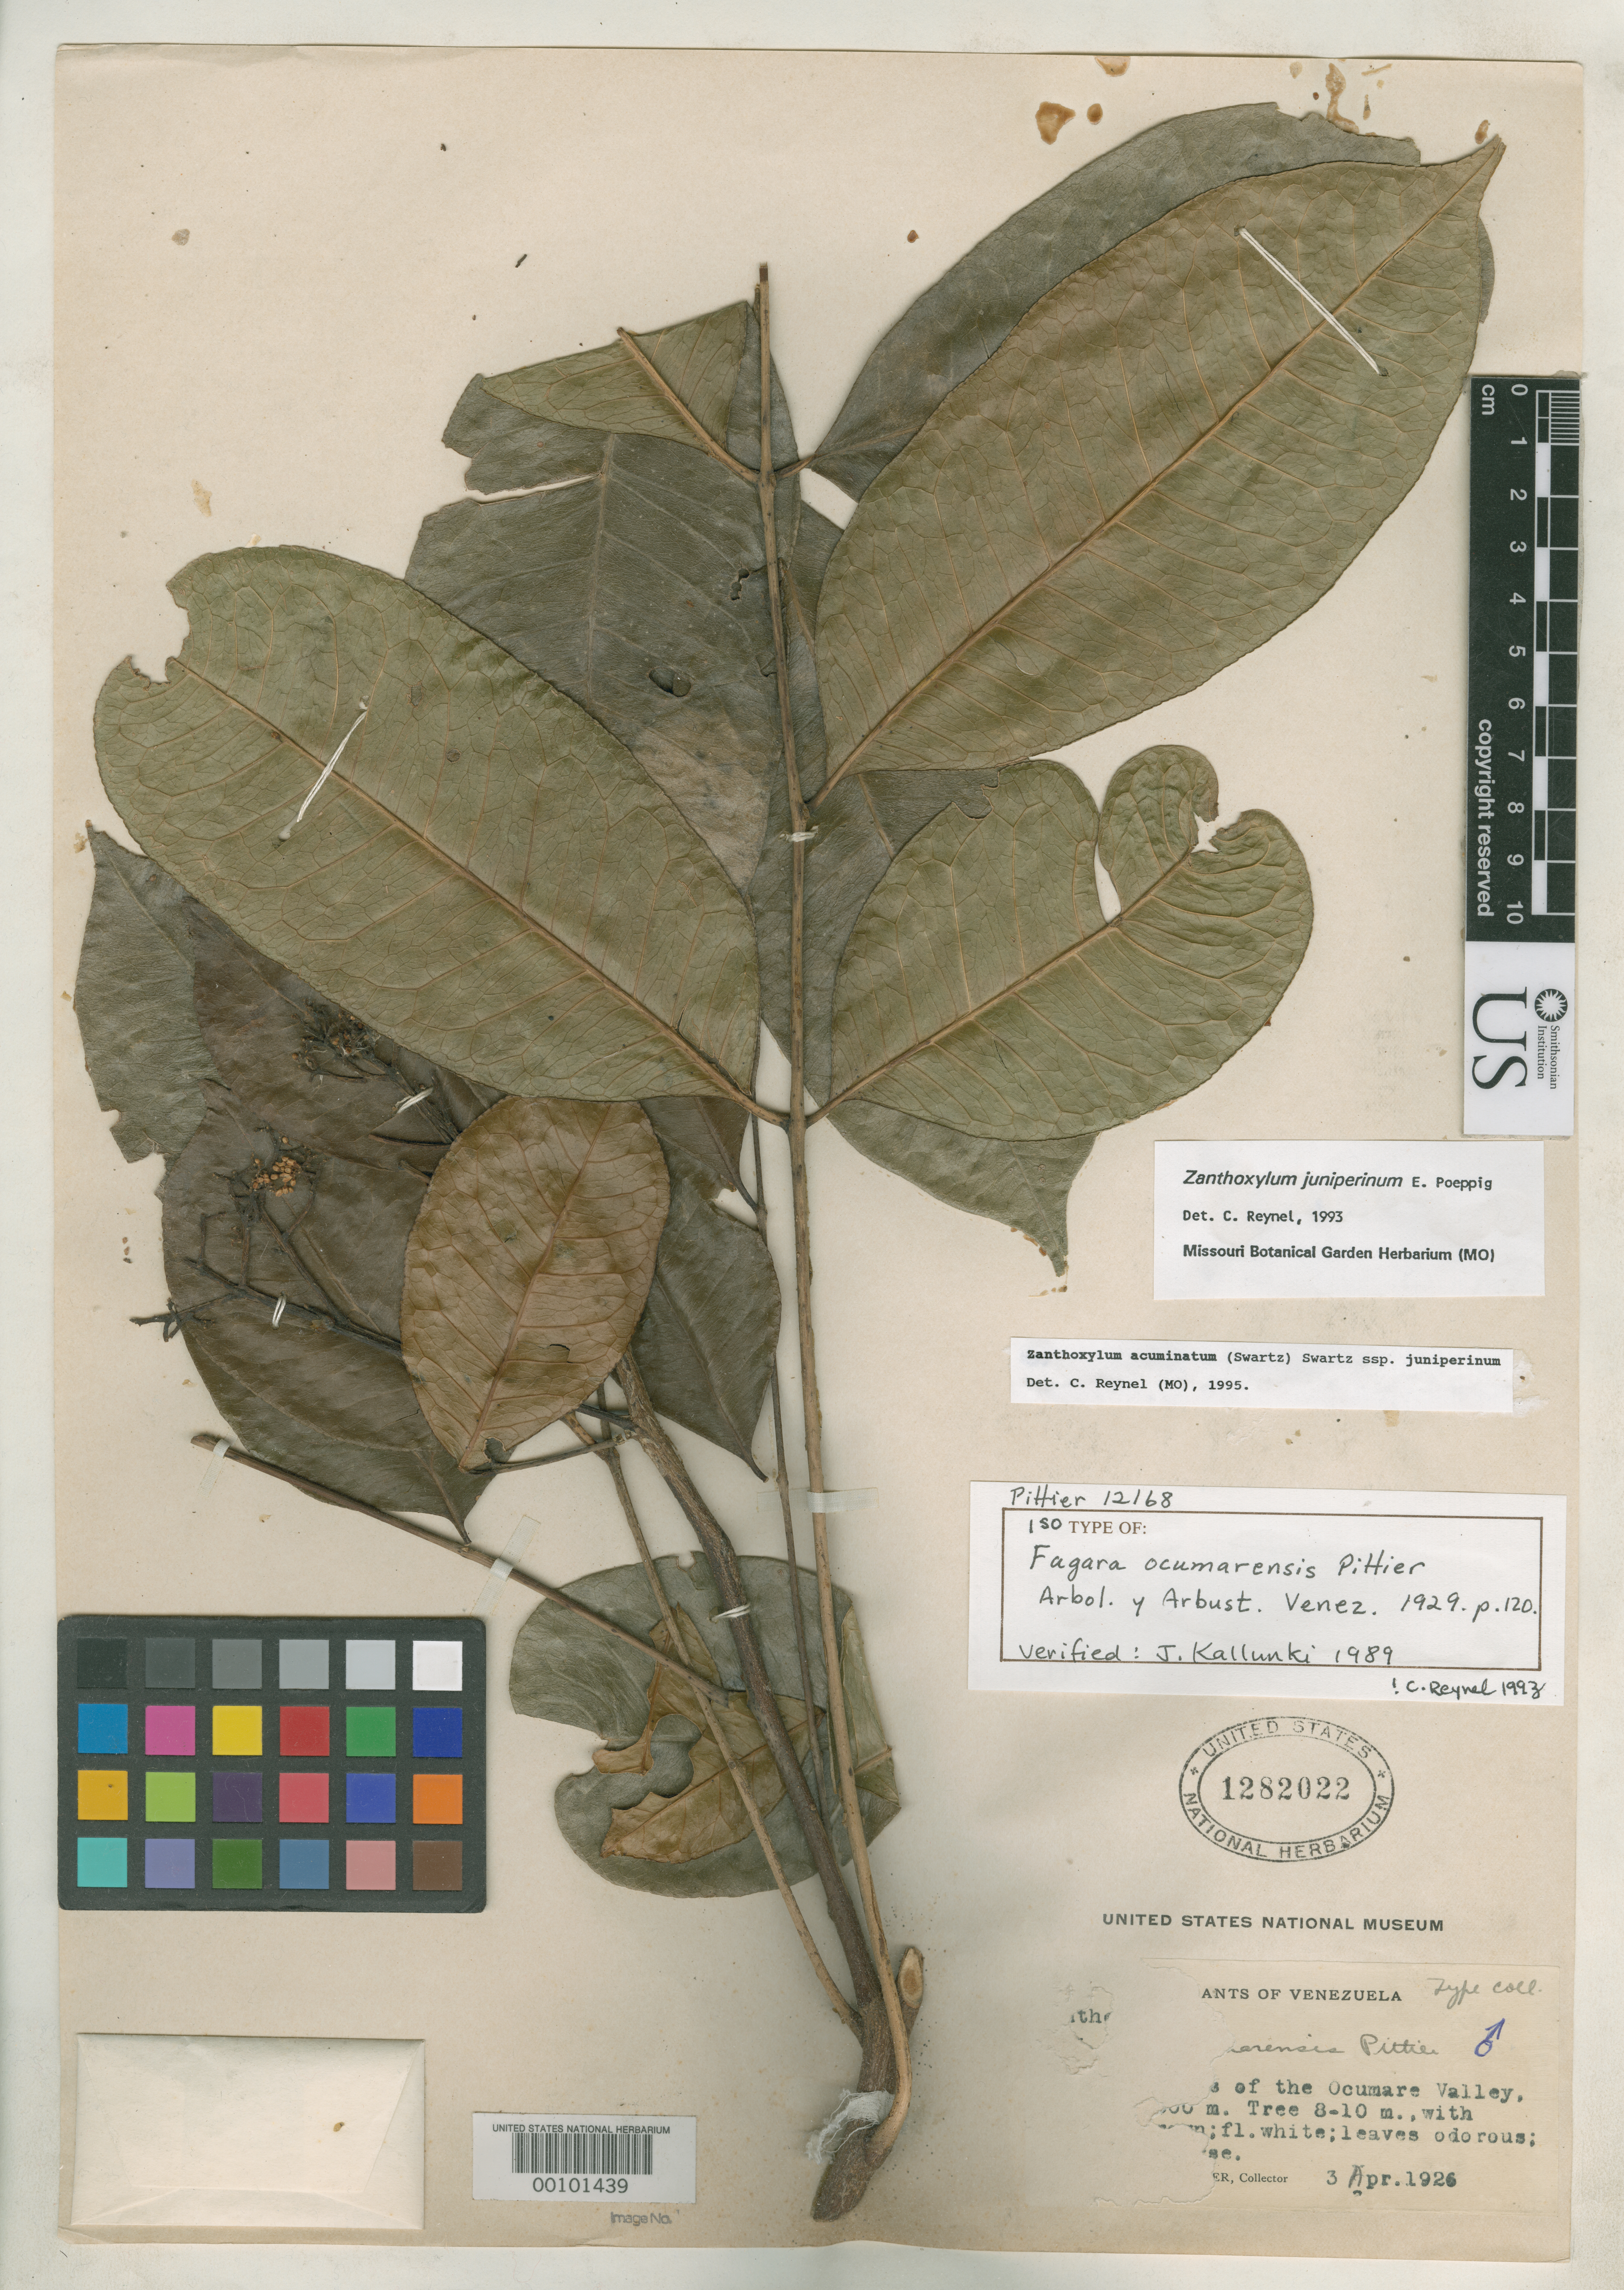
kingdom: Plantae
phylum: Tracheophyta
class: Magnoliopsida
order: Sapindales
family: Rutaceae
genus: Fagara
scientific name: Fagara ocumarensis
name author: Pittier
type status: Isotype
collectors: H. F. Pittier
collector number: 12168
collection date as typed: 03 Apr 1926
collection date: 1926-04-03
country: Venezuela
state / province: Aragua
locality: Ocumare Valley.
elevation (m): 800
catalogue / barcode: US 1282022